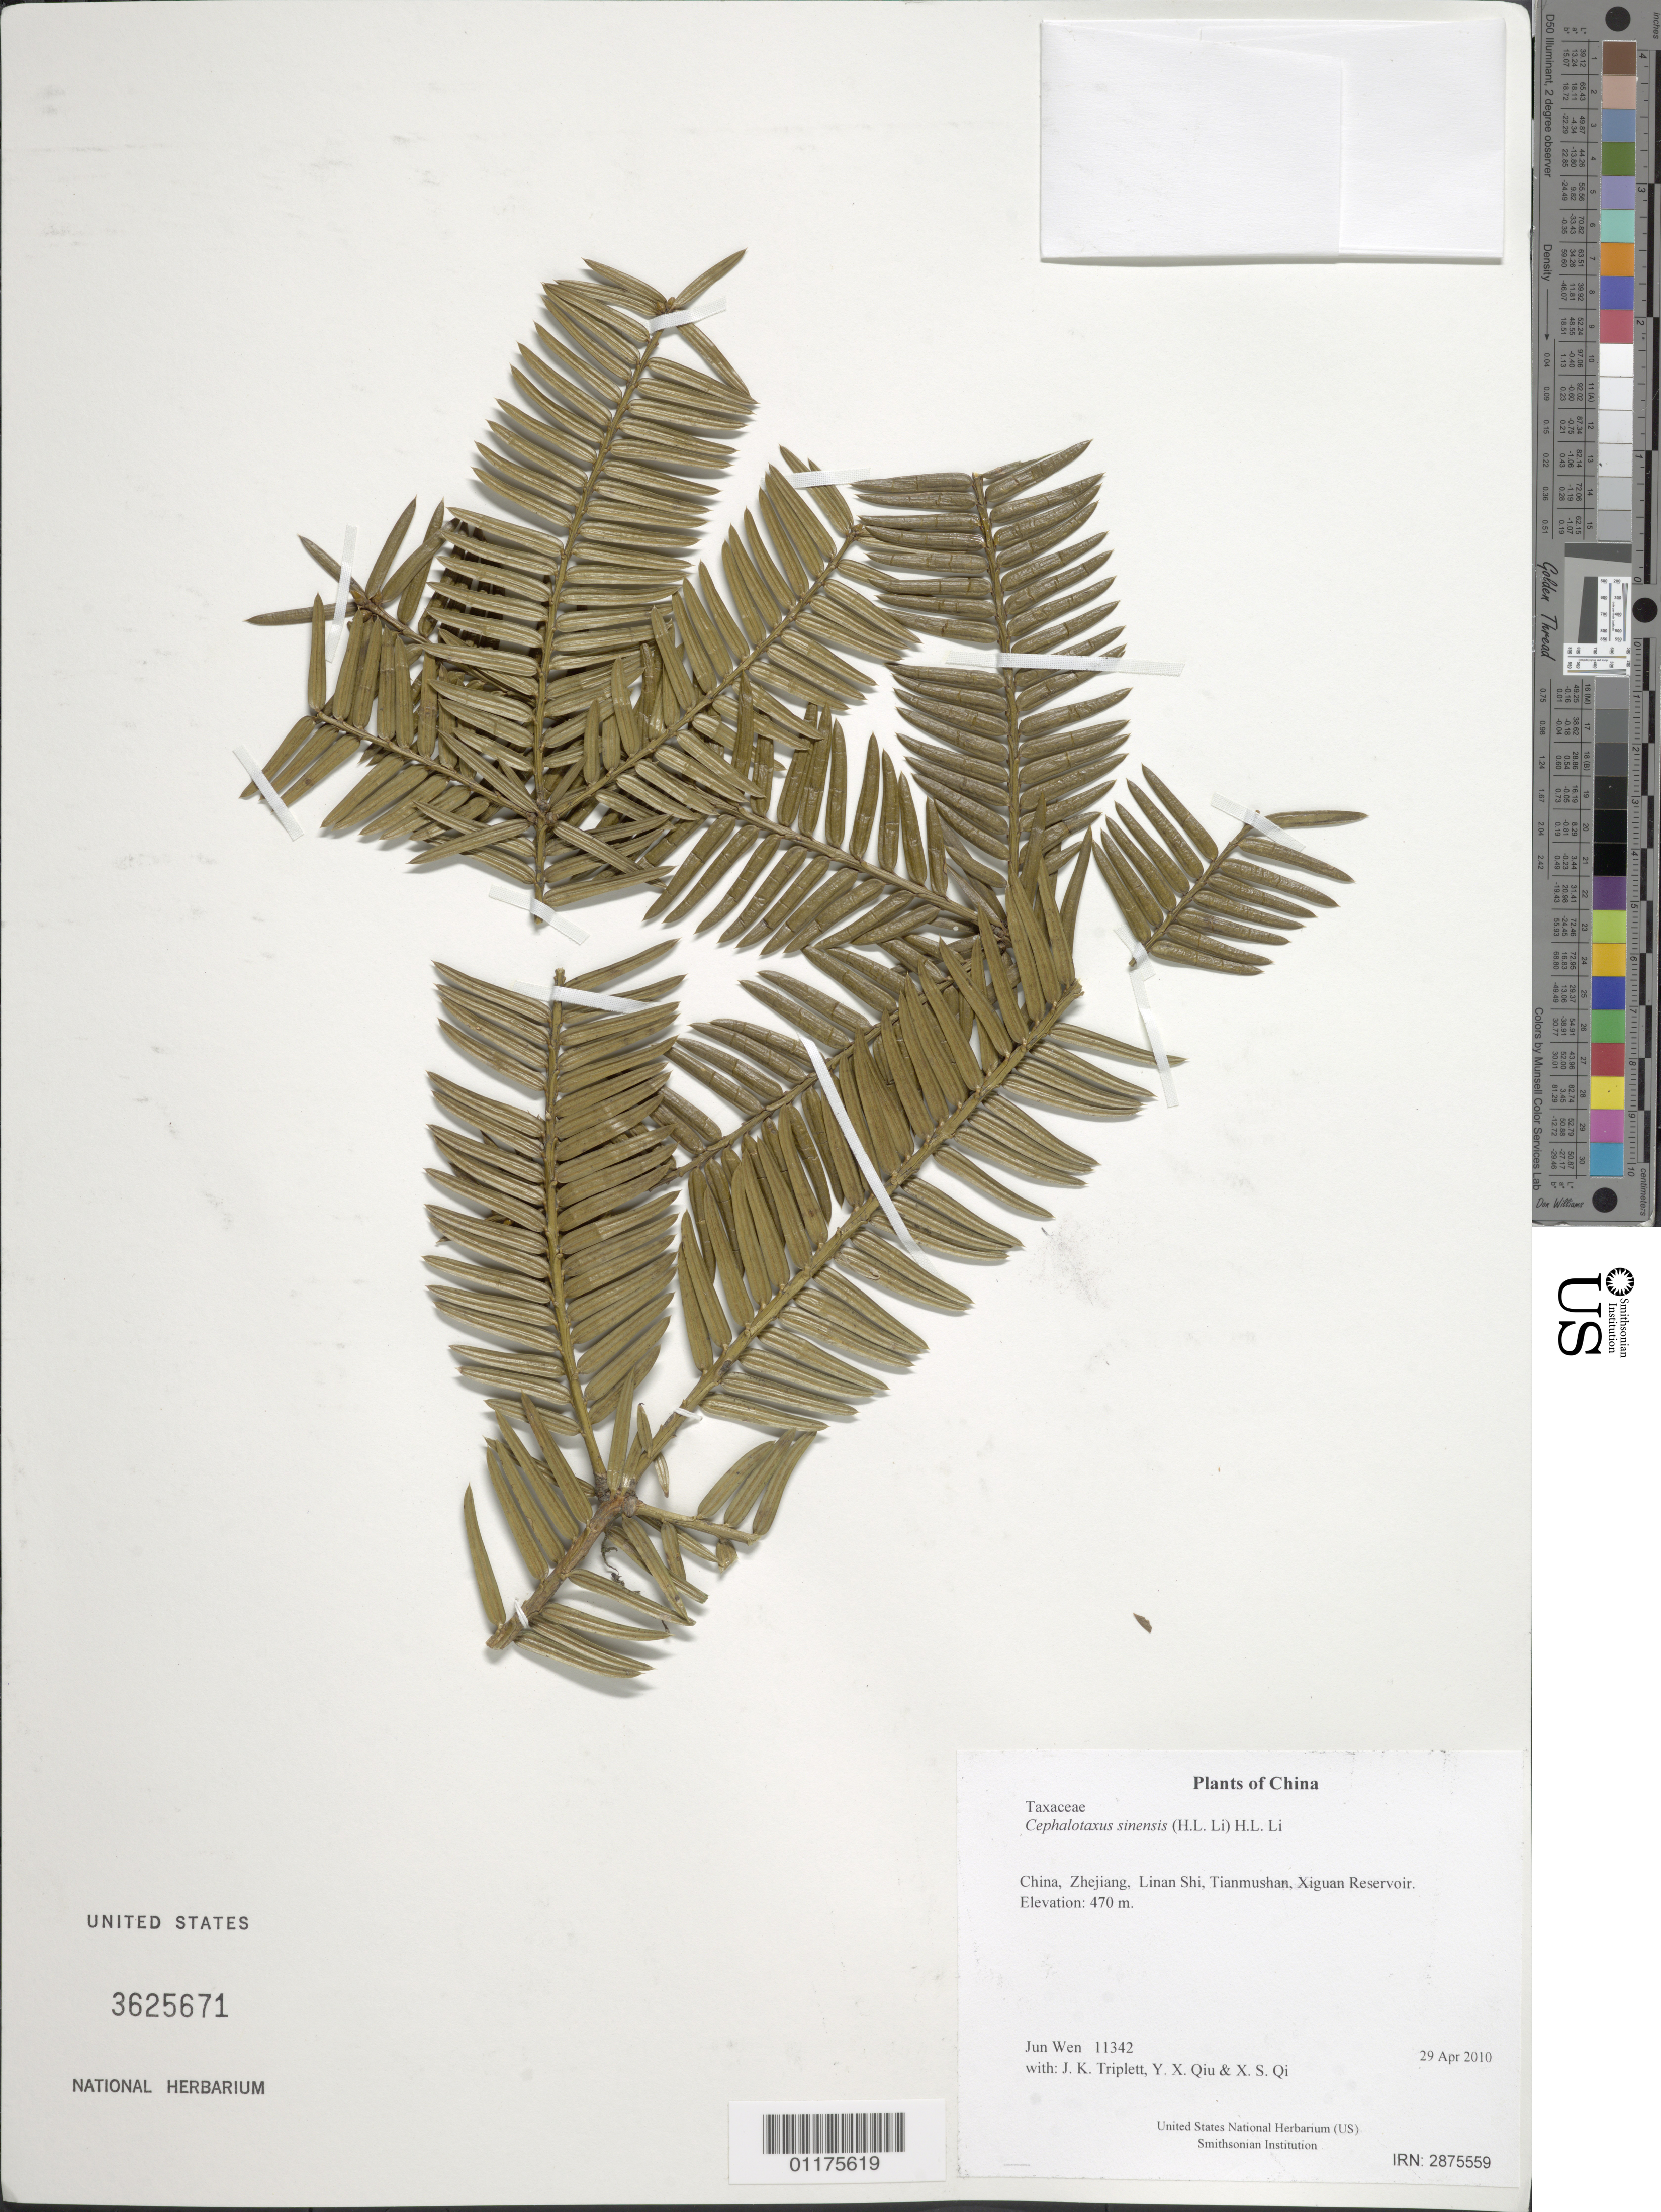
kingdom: Plantae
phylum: Tracheophyta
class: Pinopsida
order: Pinales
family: Taxaceae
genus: Torreya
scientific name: Torreya sp.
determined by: Hoch, J.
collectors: J. Wen, J. K. Triplett, Y. X. Qiu & X. S. Qi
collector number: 11342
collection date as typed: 29 Apr 2010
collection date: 2010-04-29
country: China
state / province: Zhejiang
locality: Linan Shi, Tianmushan, Xiguan Reservoir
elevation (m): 470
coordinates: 30 20.754 N, 119 27.127 E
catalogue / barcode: US 3625671